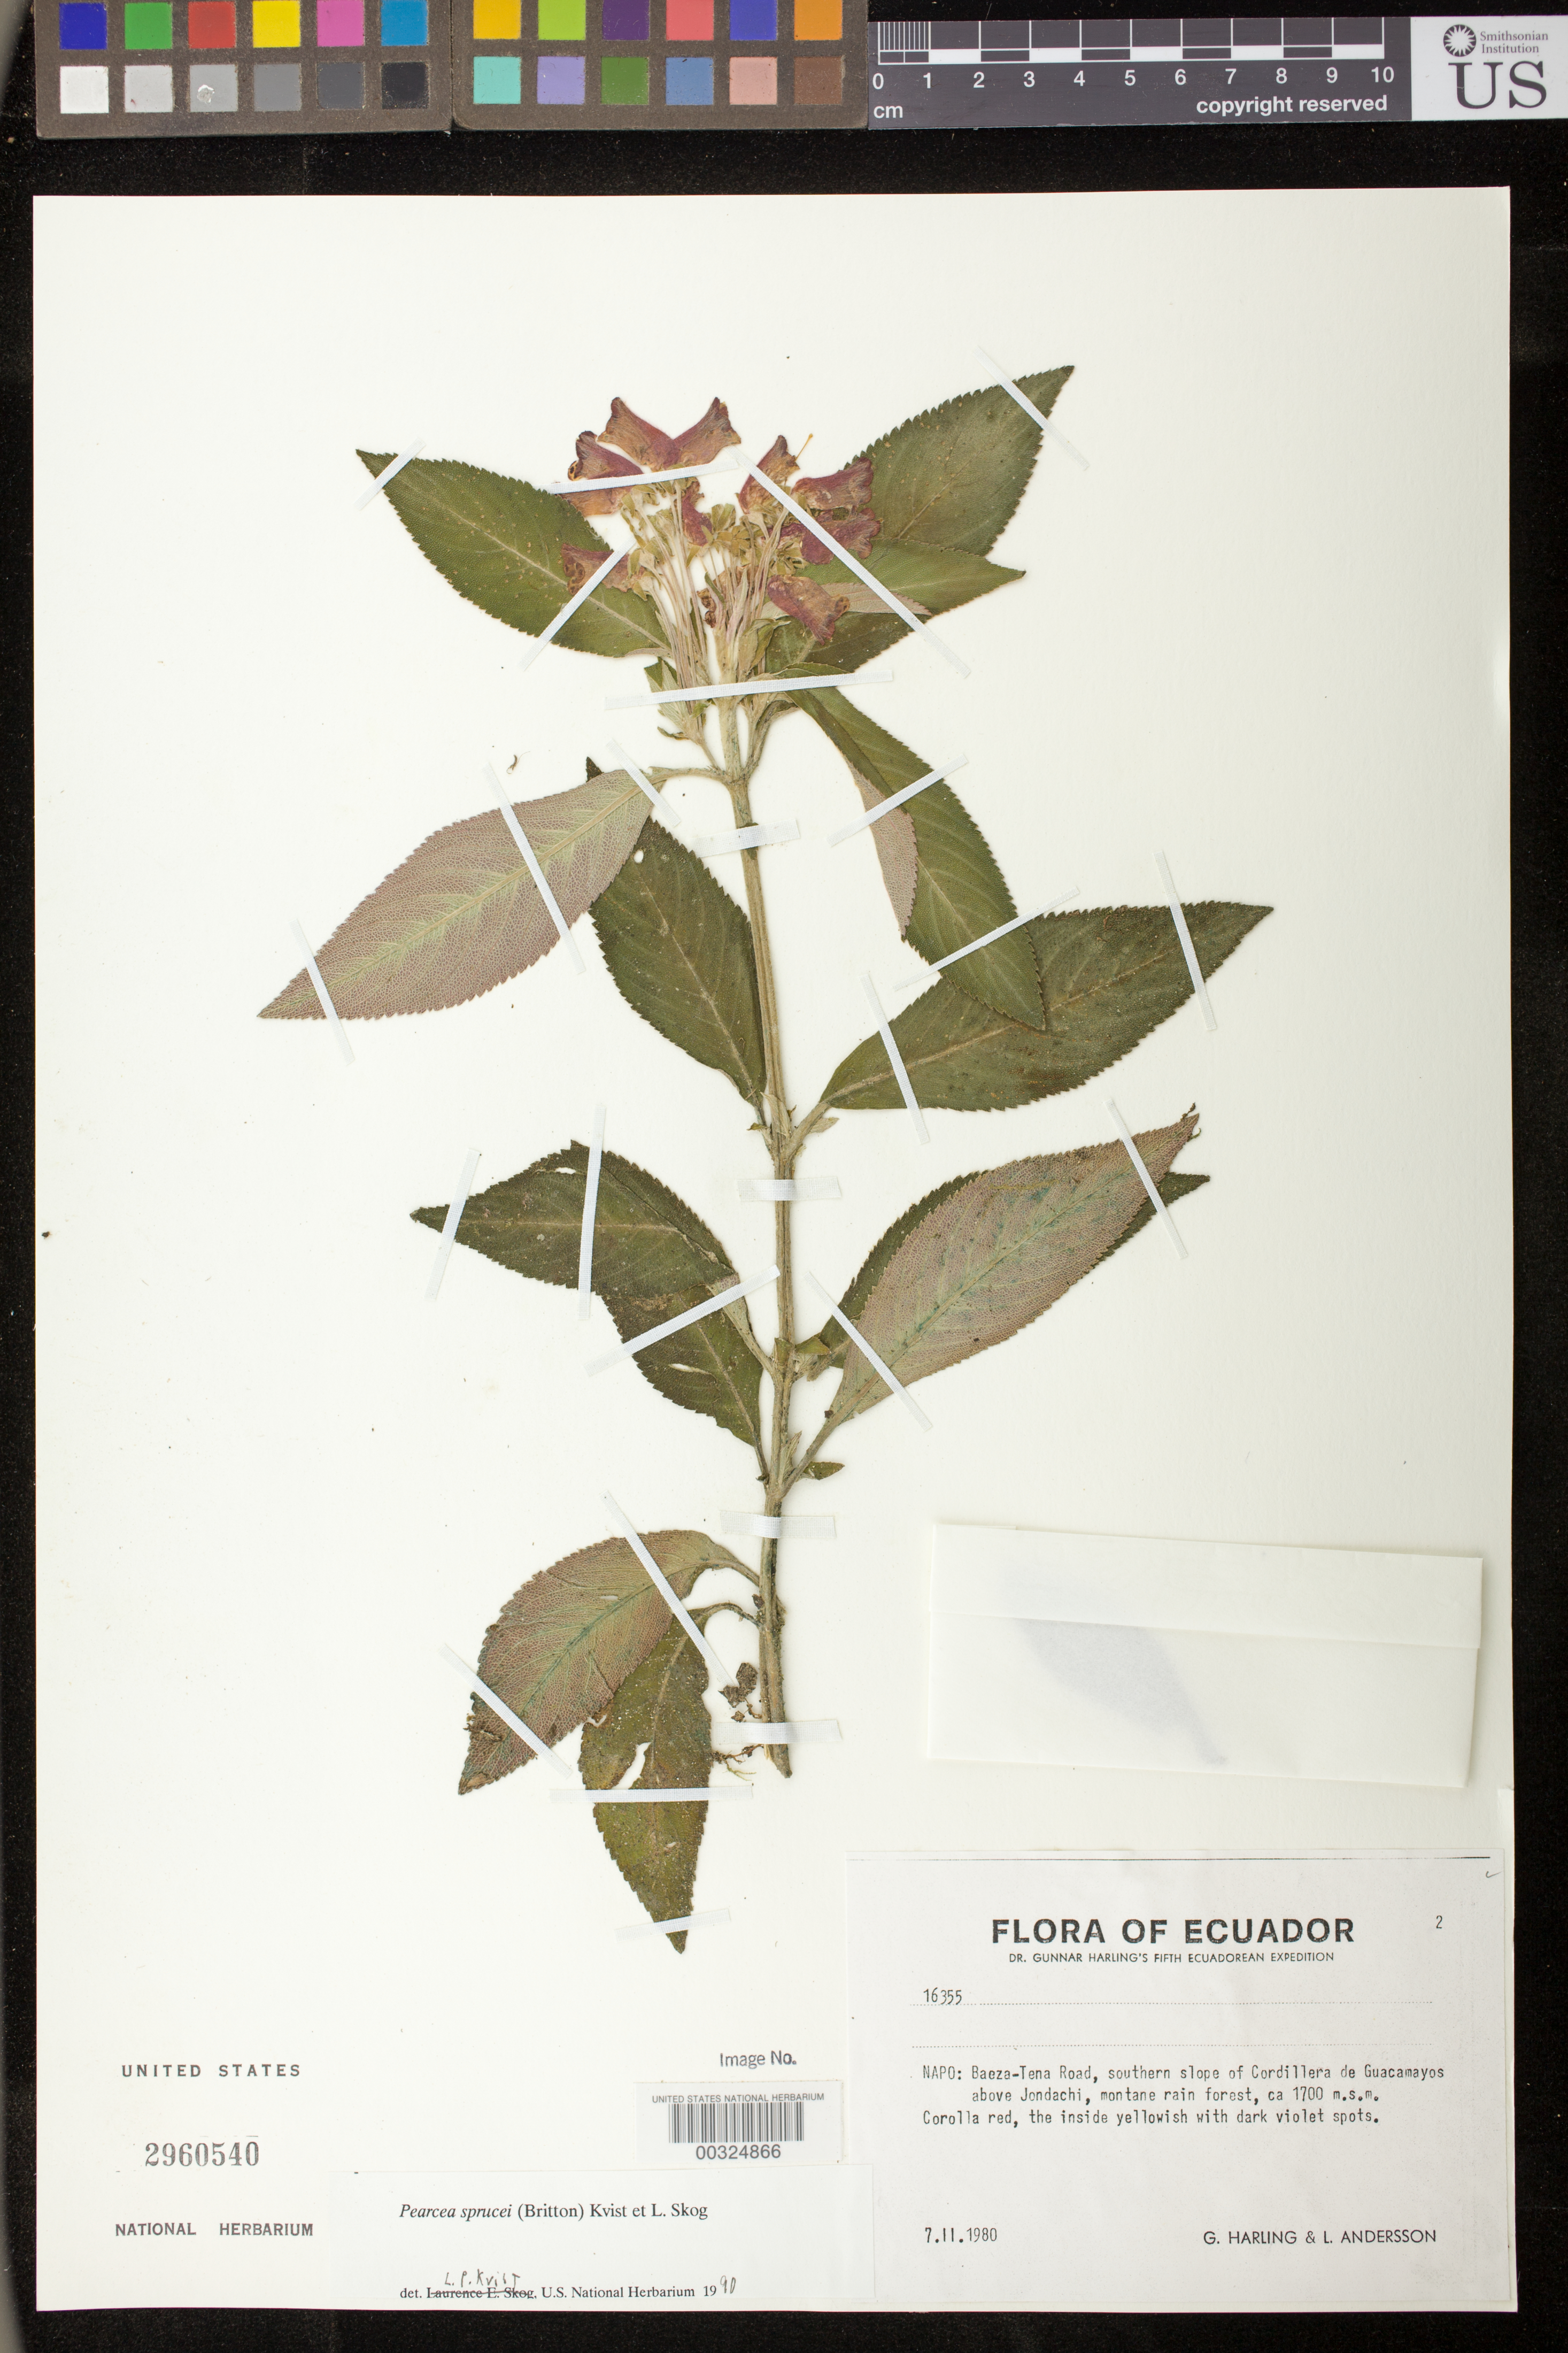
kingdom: Plantae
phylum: Tracheophyta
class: Magnoliopsida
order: Lamiales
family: Gesneriaceae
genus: Pearcea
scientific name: Pearcea sprucei var. sprucei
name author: (Britton ex Rusby) L.P. Kvist & L.E. Skog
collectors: G. Harling & L. Andersson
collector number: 16355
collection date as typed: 07 Feb 1980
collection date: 1980-02-07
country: Ecuador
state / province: Napo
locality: Baeza - Tena road, southern slope of Cordillera de Guacamayos above Jondachi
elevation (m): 1700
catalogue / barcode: US 2960540